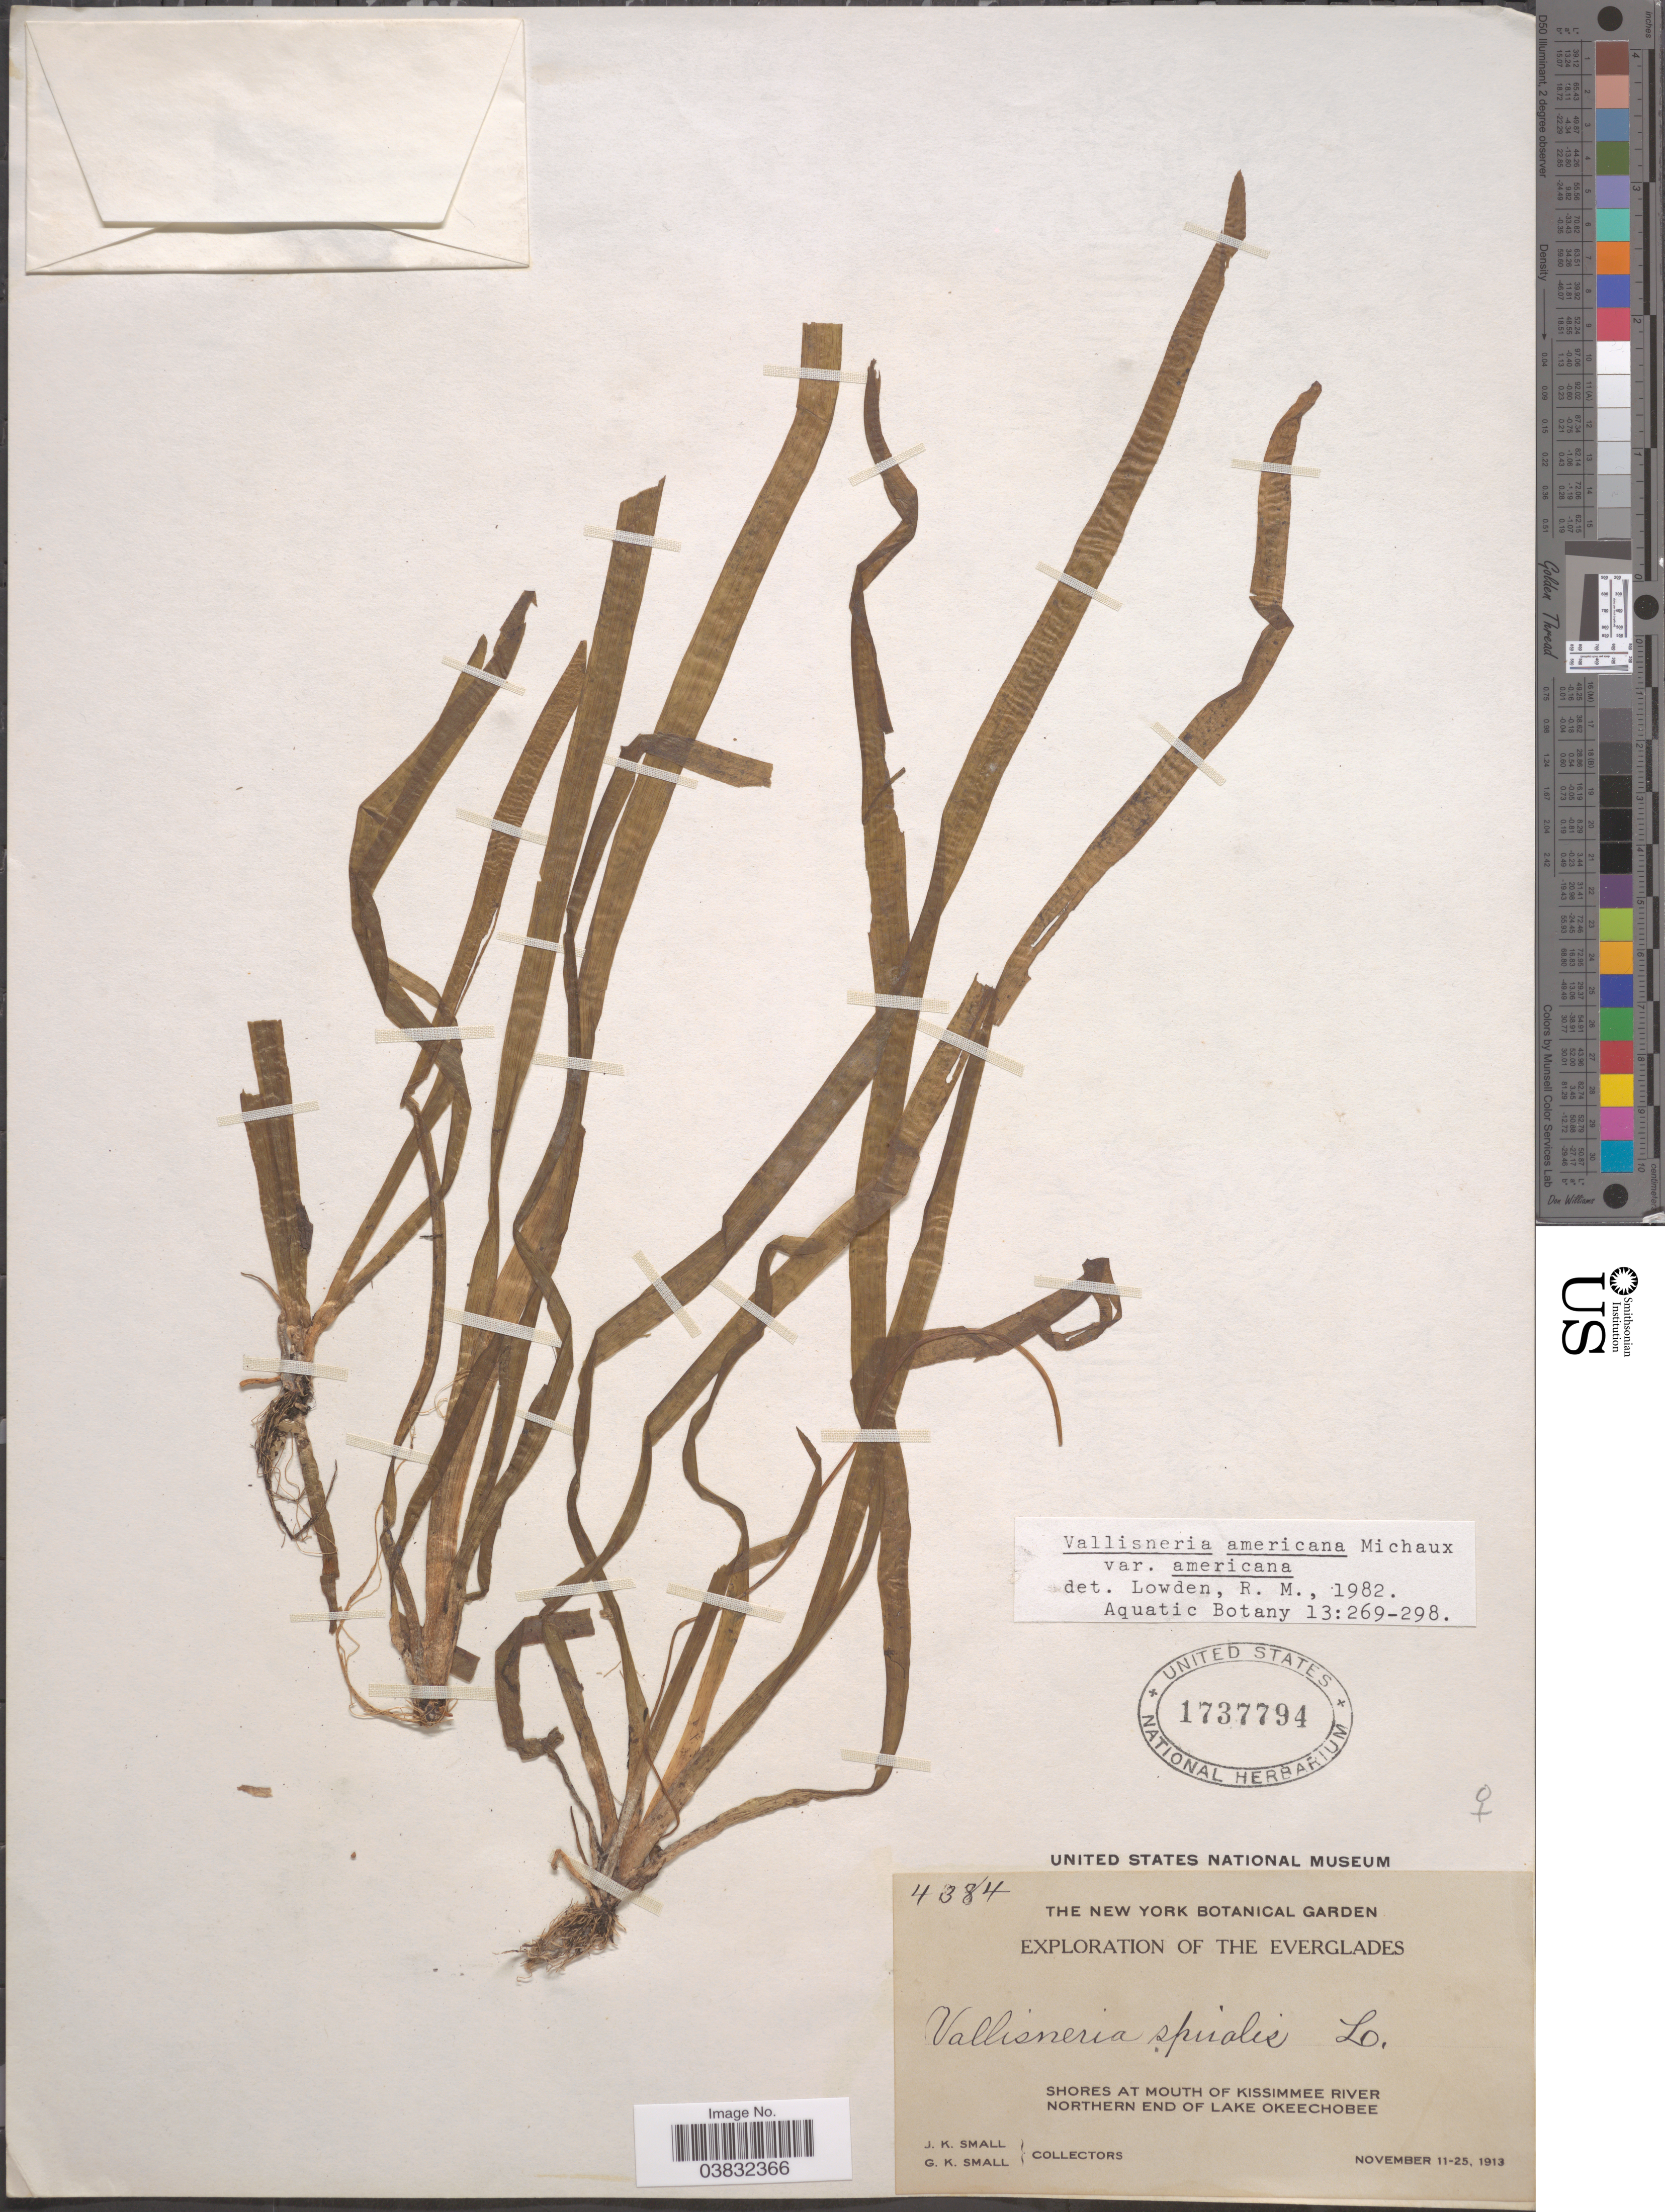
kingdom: Plantae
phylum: Tracheophyta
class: Liliopsida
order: Alismatales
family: Hydrocharitaceae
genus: Vallisneria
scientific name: Vallisneria americana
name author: Michx.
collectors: J. K. Small & G. K. Small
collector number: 4384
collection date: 1913-11-11/1913-11-25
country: United States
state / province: Florida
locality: Everglades. Shores at mouth of Kissimmee River. Northern end of Lake Okeechobee.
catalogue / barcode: US 1737794